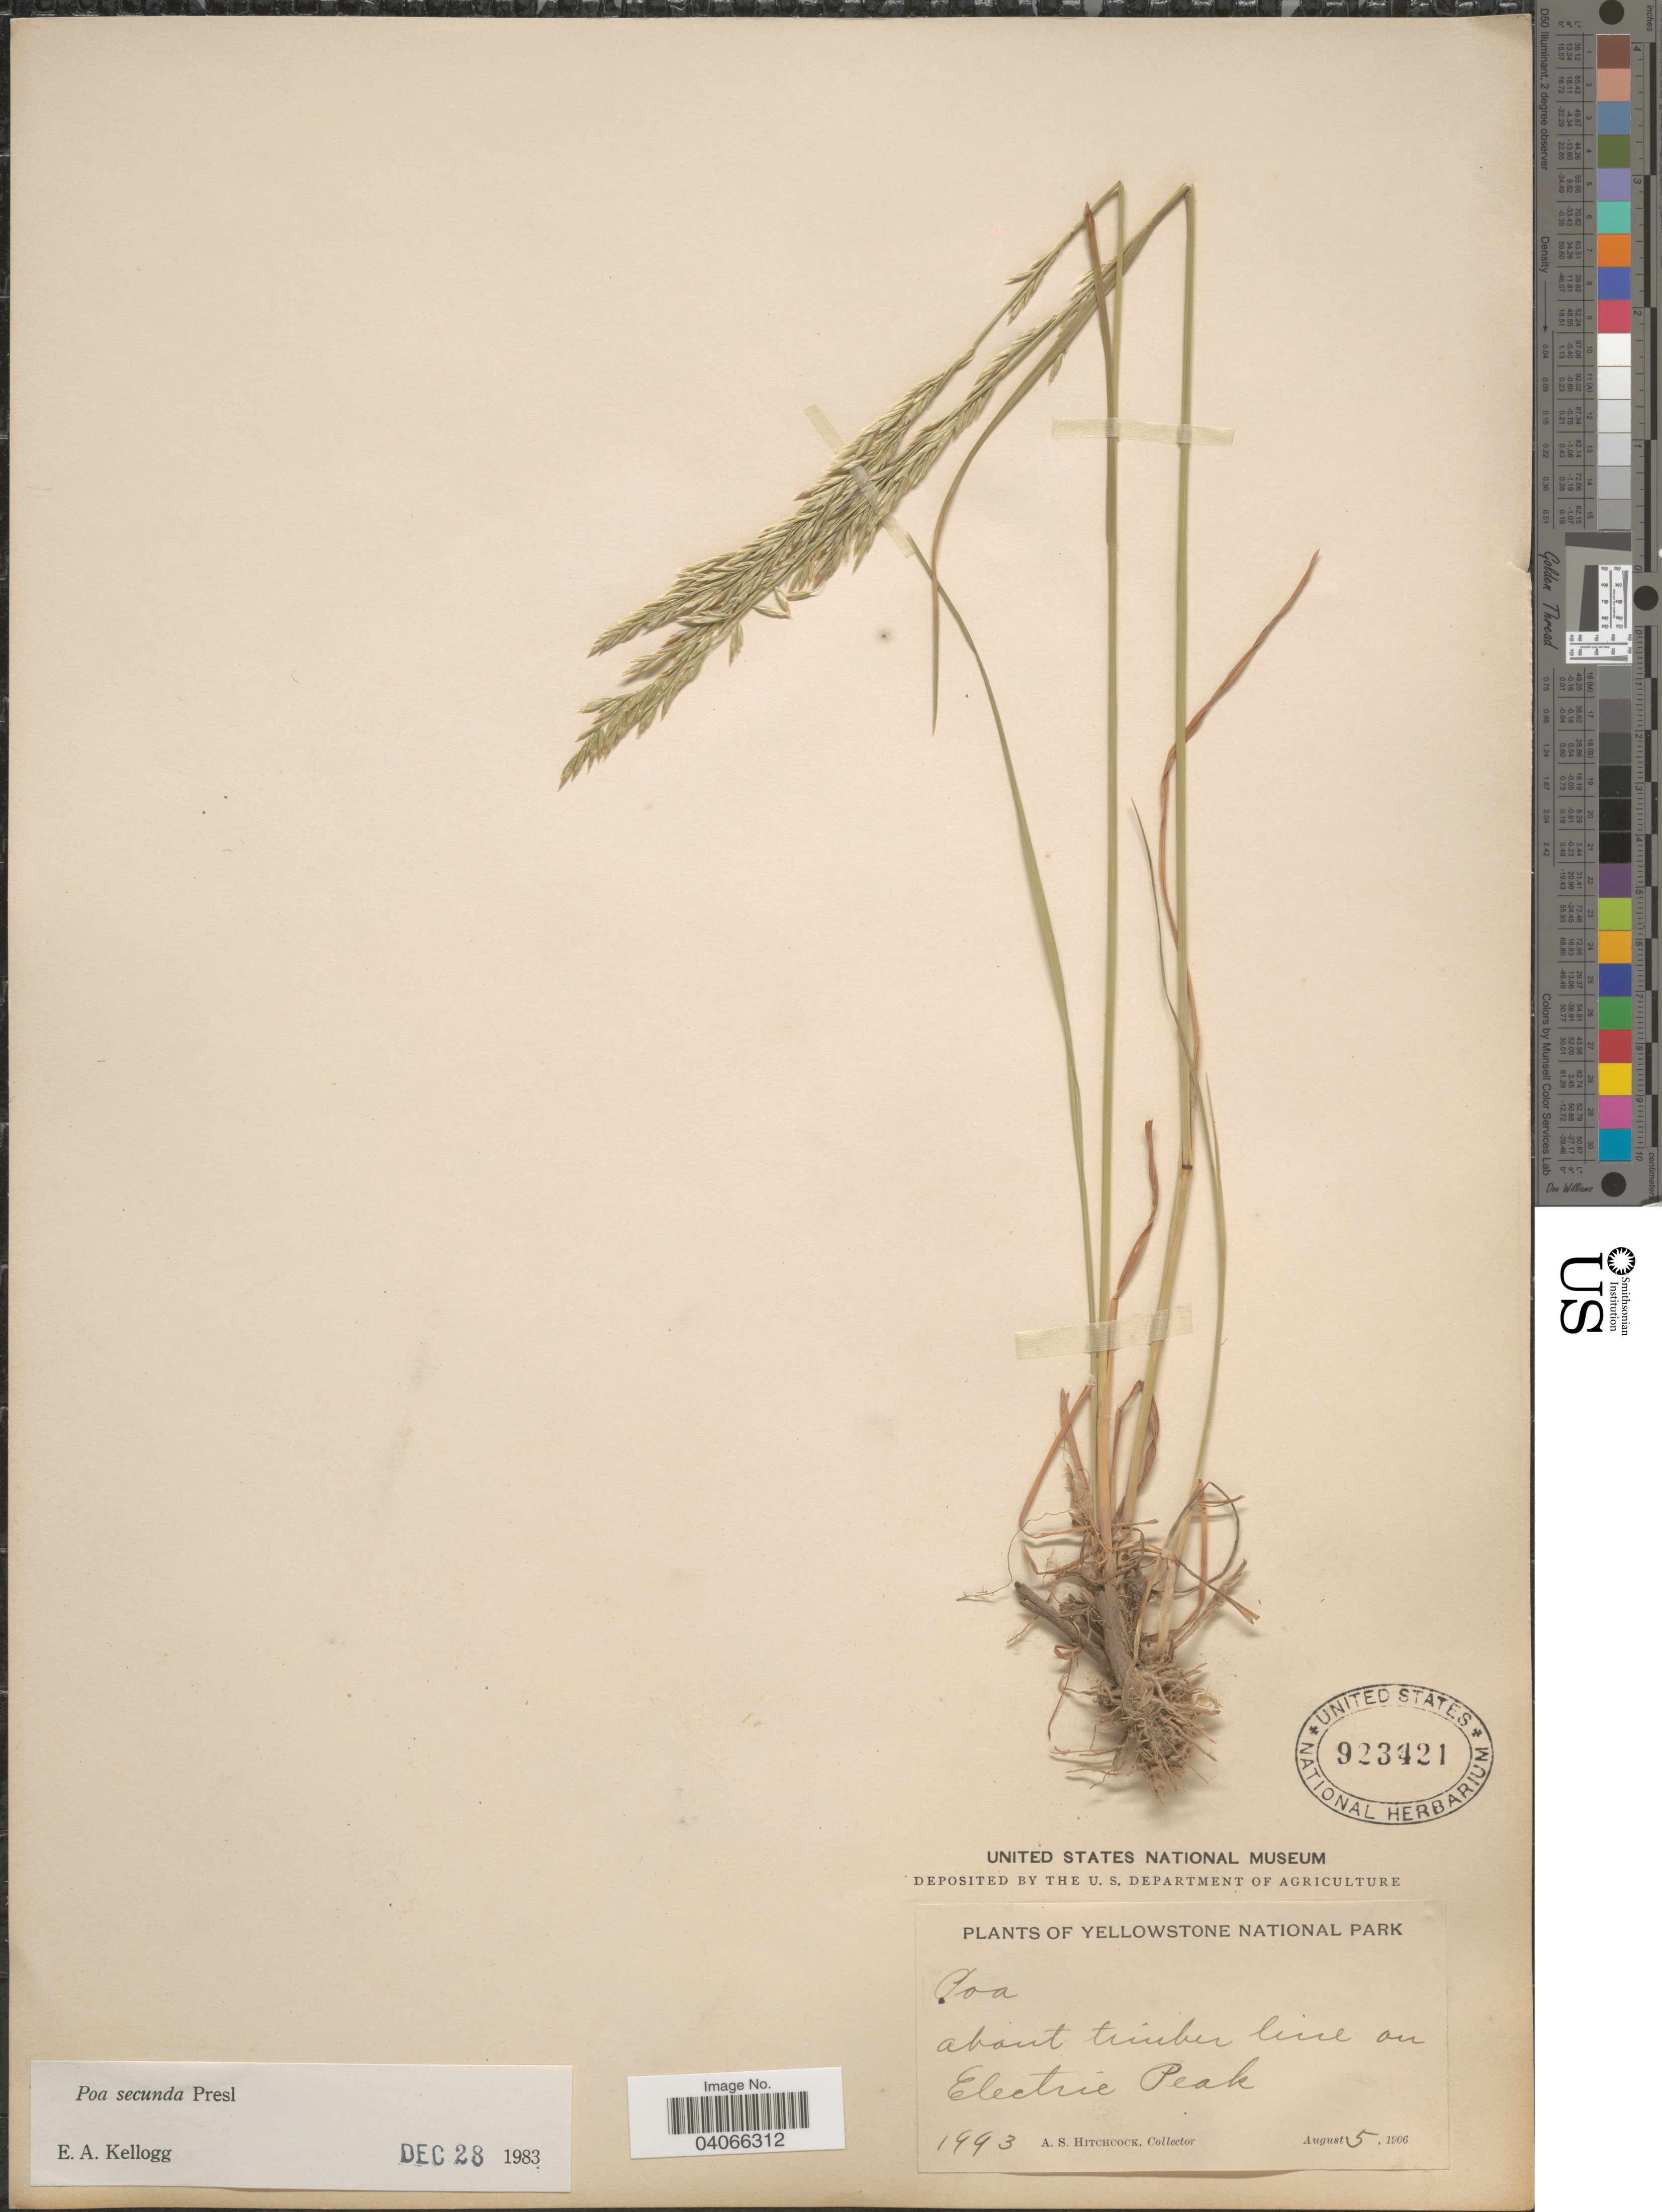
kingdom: Plantae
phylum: Tracheophyta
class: Liliopsida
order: Poales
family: Poaceae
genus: Poa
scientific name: Poa secunda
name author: J. Presl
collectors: A. S. Hitchcock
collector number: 1993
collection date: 1906-08-05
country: United States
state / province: Montana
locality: Yellowstone National Park. About timber line on Electric Peak.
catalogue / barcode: US 923421